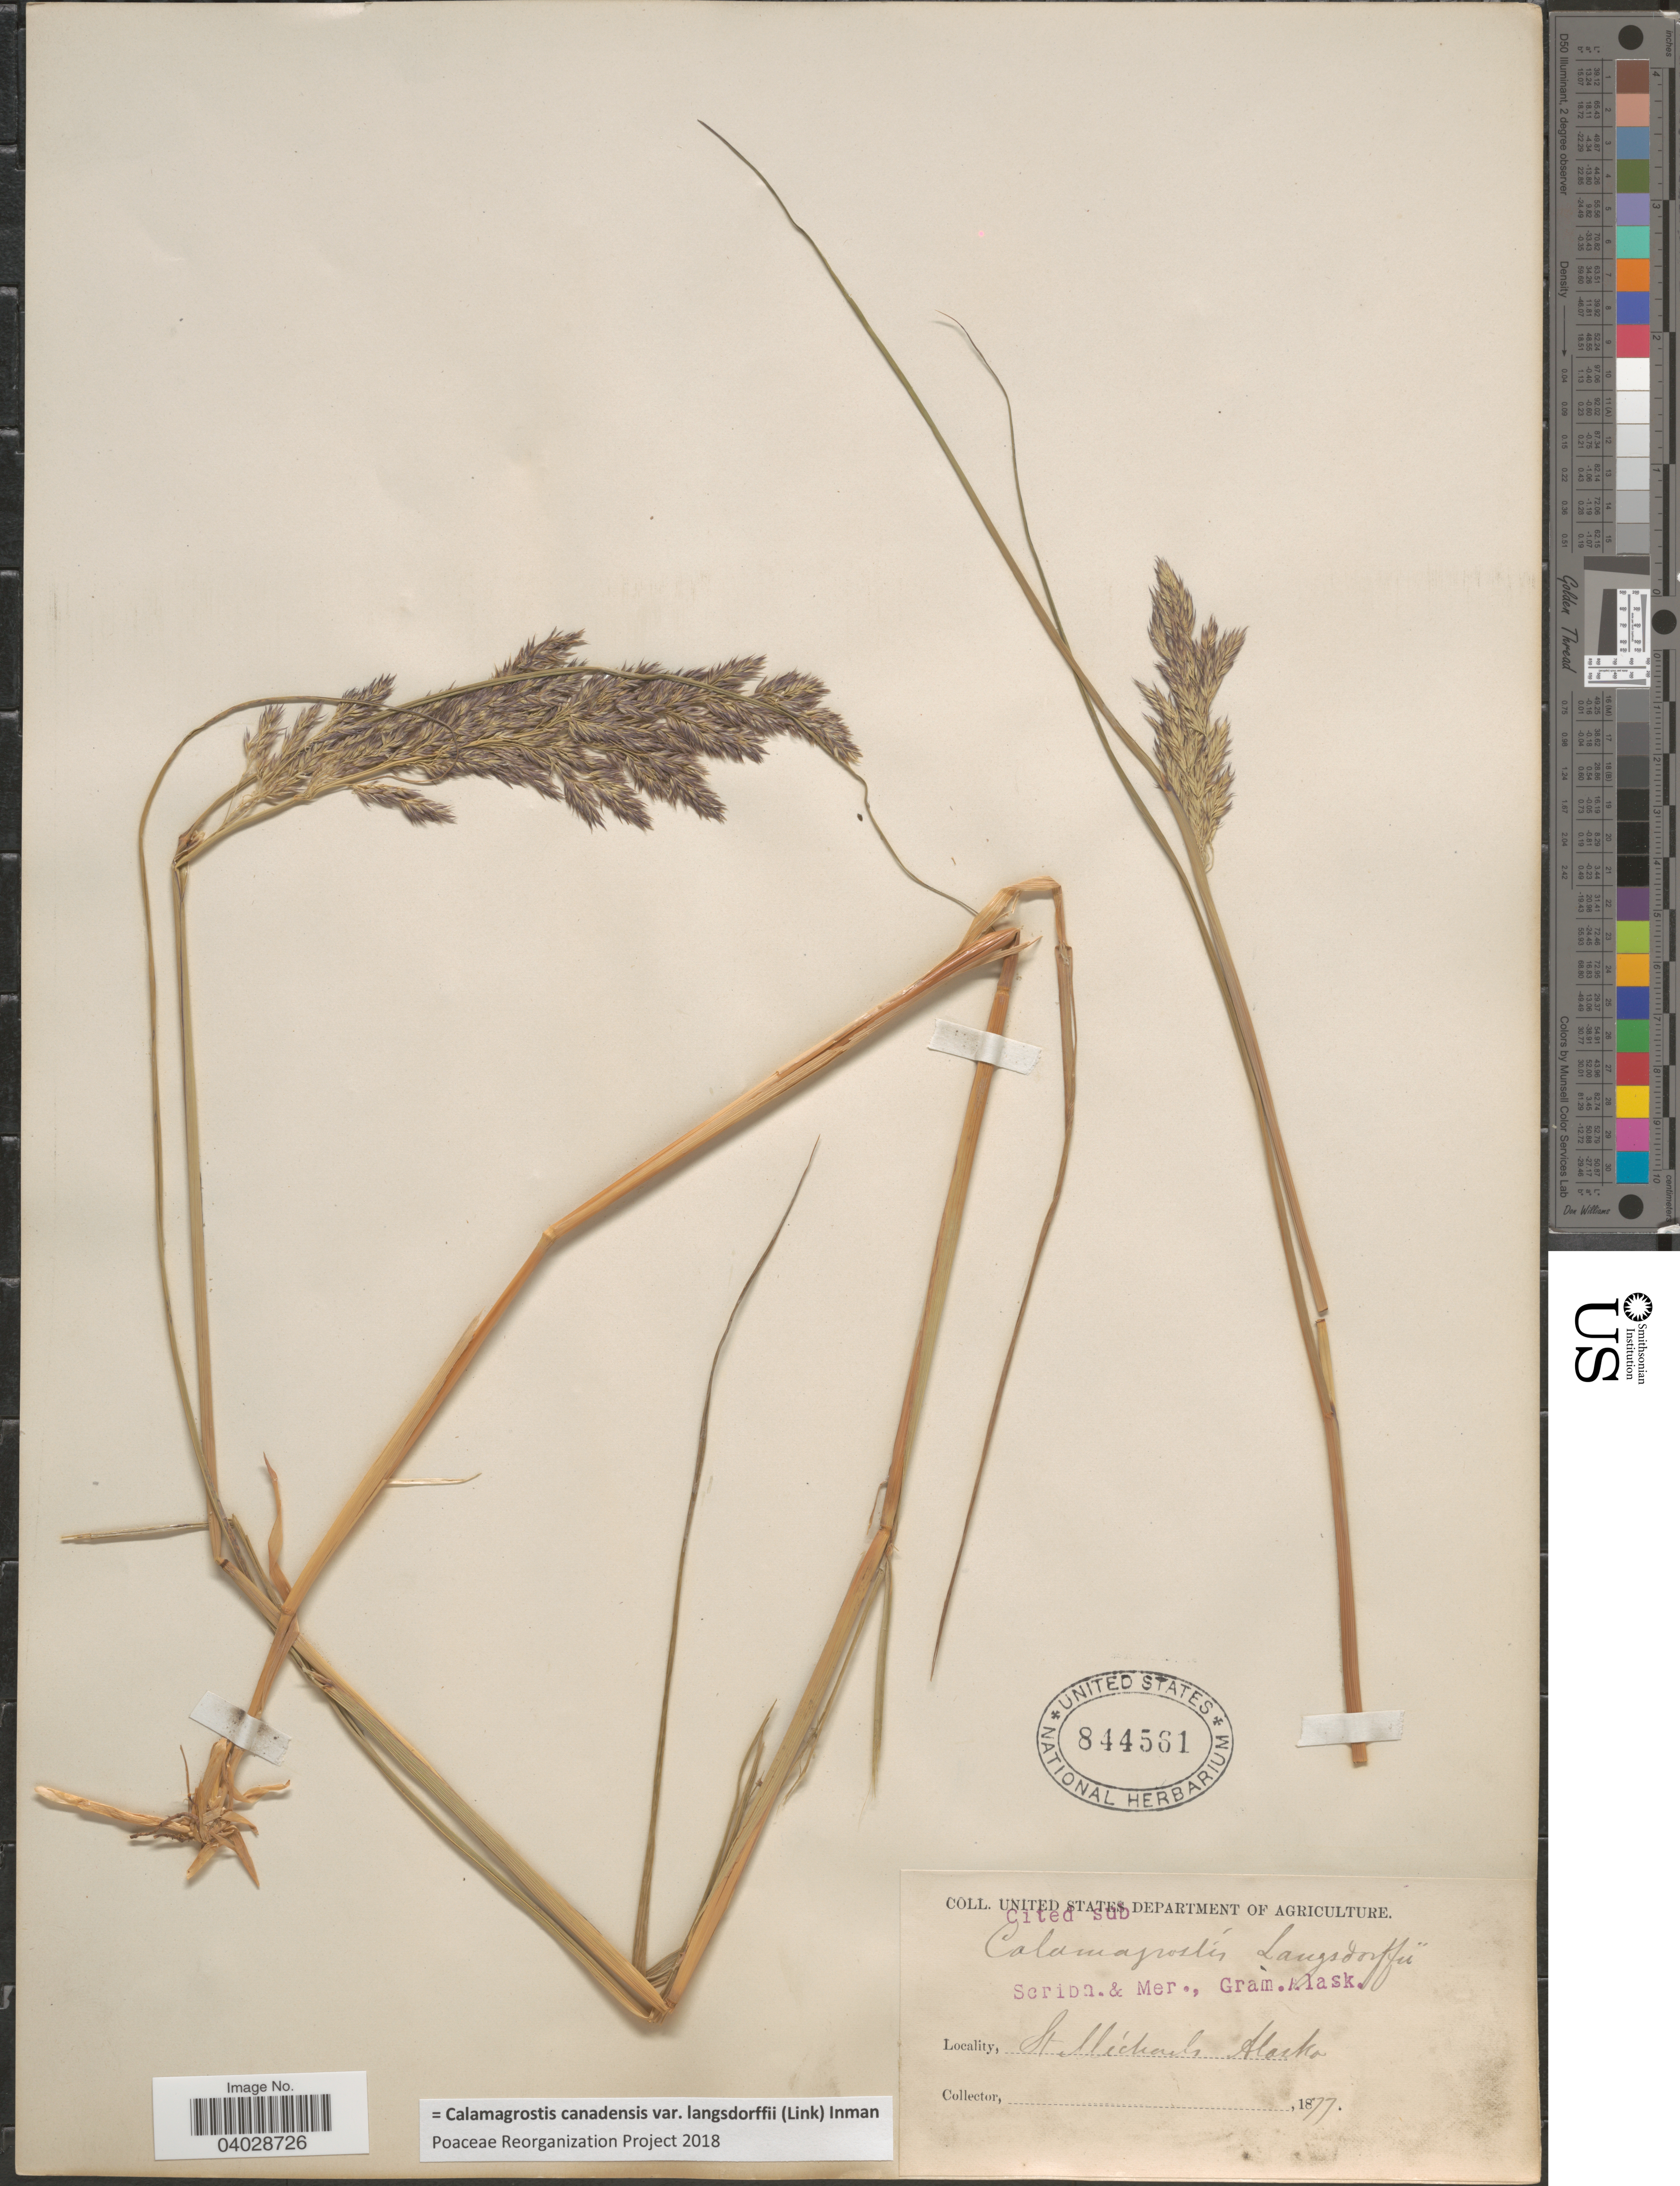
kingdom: Plantae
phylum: Tracheophyta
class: Liliopsida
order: Poales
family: Poaceae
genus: Calamagrostis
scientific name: Calamagrostis canadensis var. langsdorffii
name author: (Link) Inman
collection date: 1877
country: United States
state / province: Alaska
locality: St. Michaels.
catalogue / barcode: US 844561